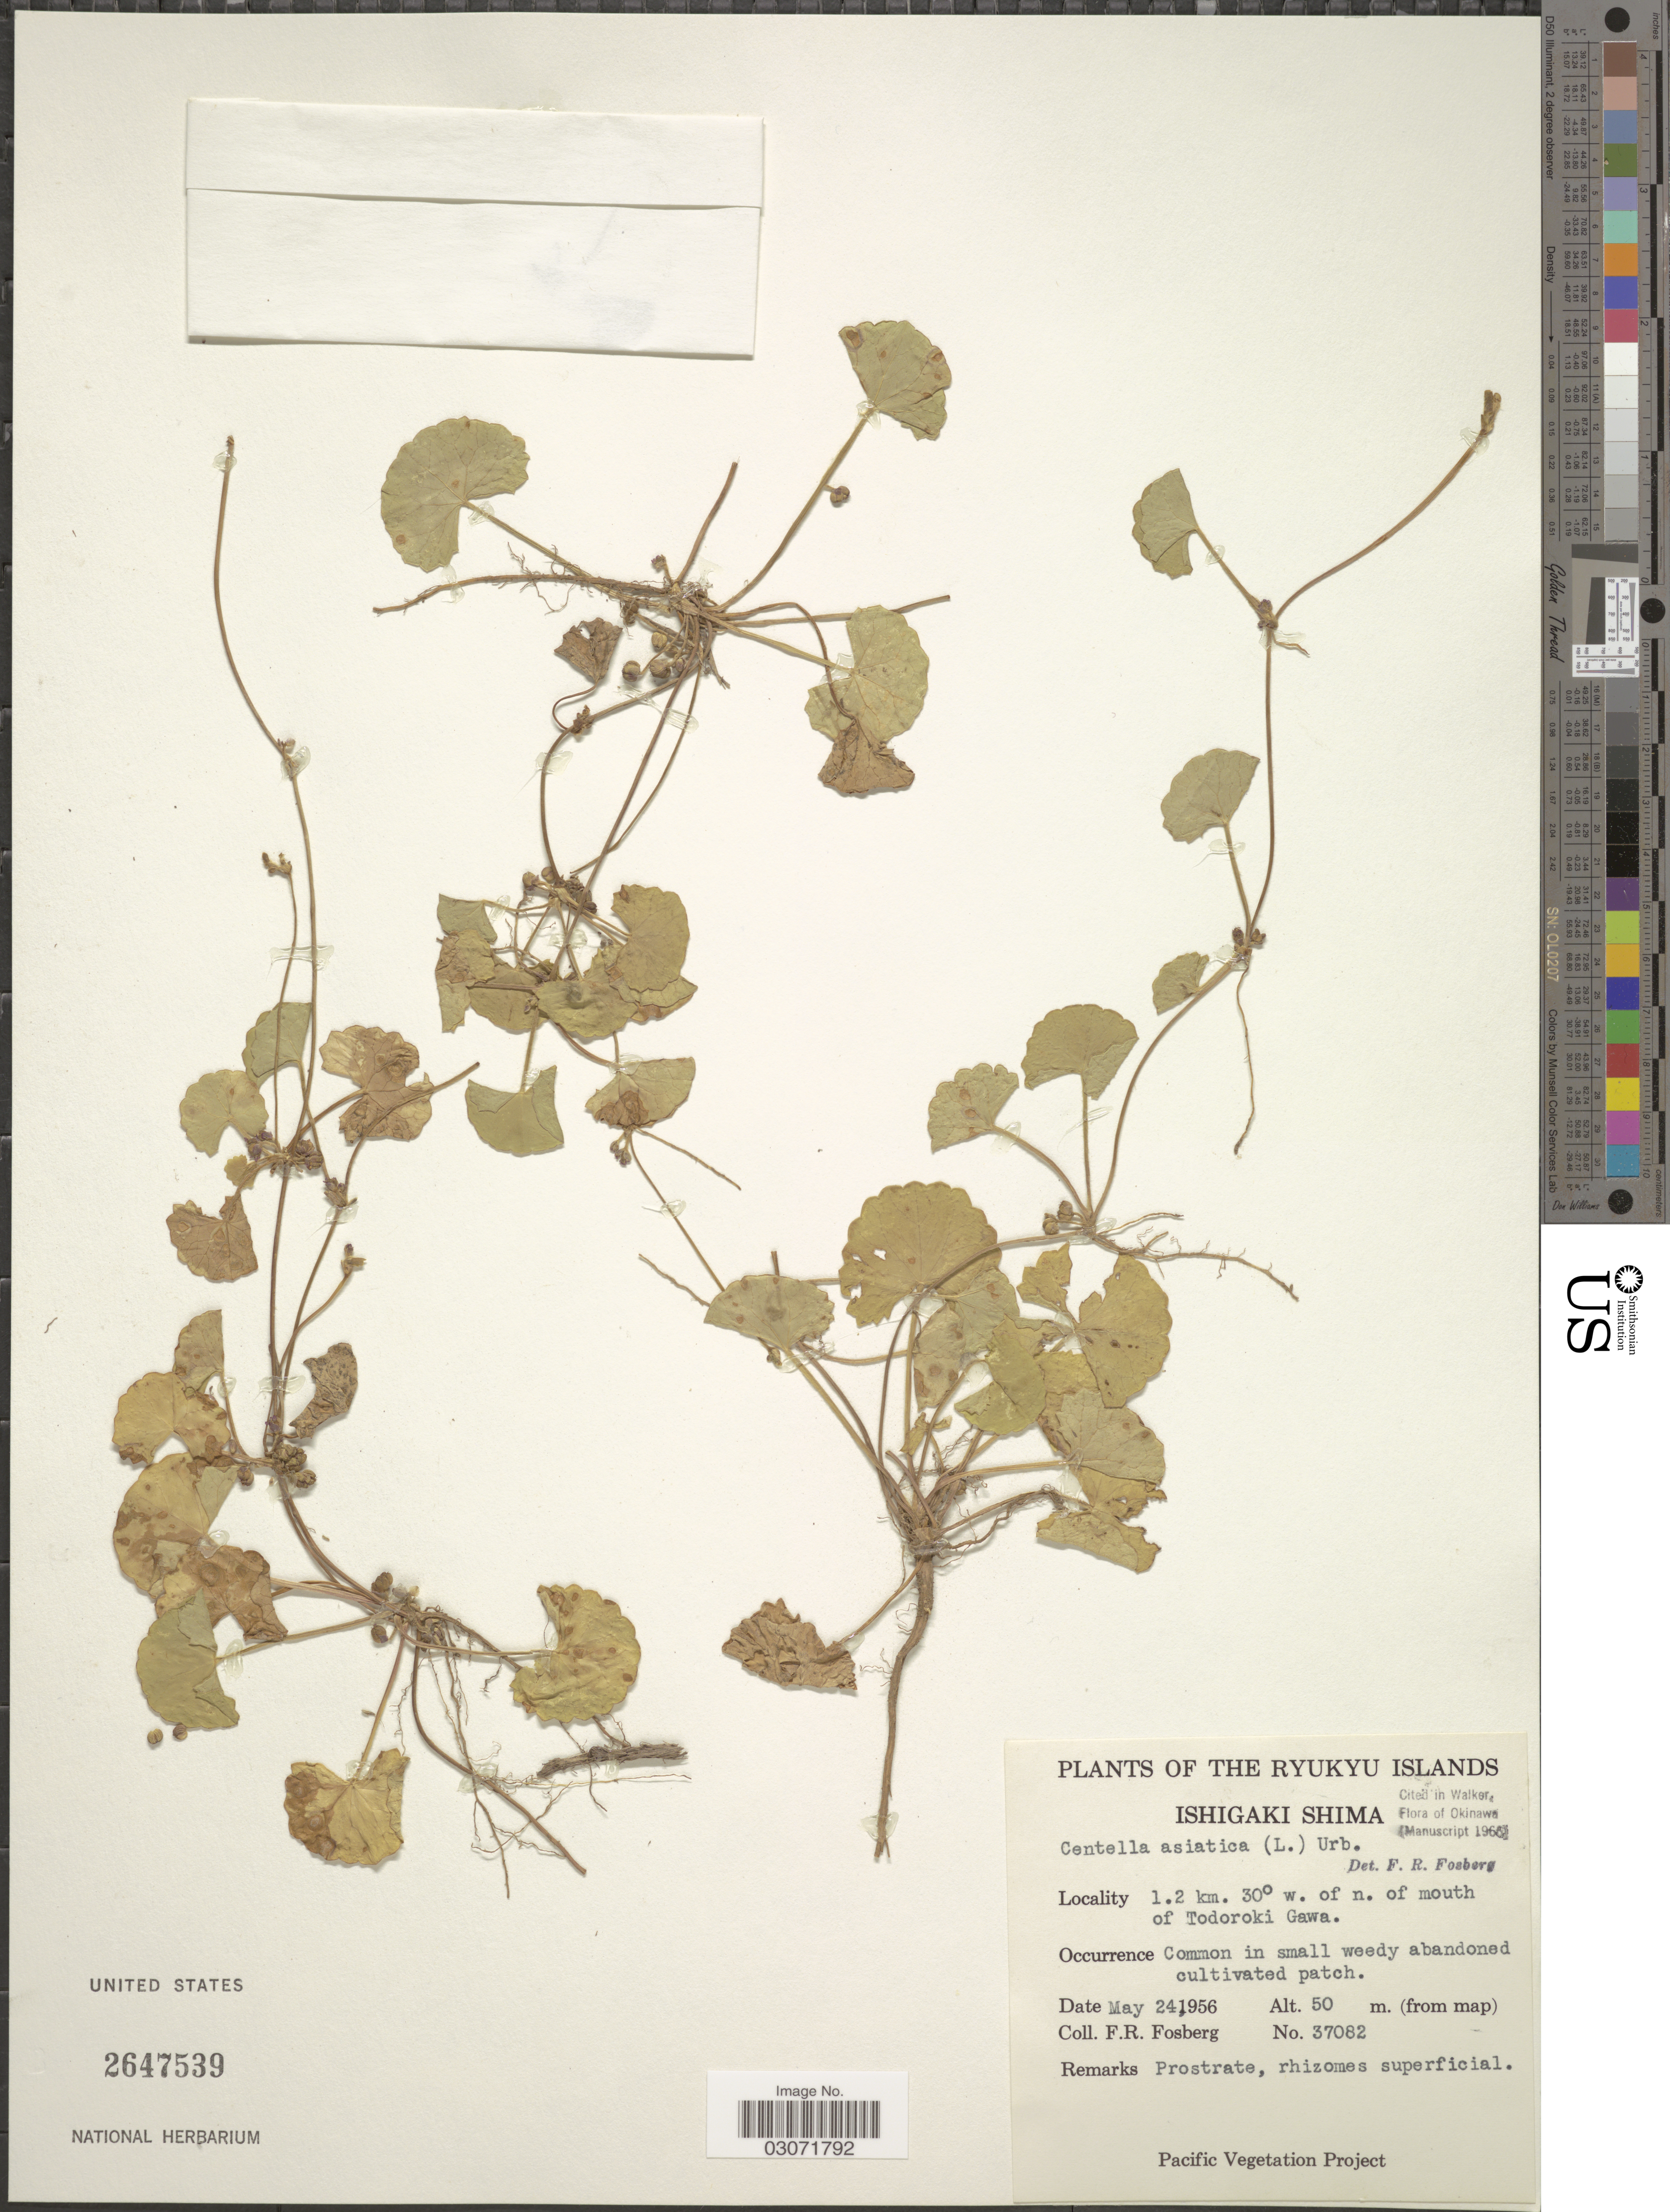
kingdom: Plantae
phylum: Tracheophyta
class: Magnoliopsida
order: Apiales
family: Apiaceae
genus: Centella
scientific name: Centella asiatica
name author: (L.) Urb.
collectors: F. R. Fosberg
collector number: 37082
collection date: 1956-05-24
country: Japan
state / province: Okinawa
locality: The Ryukyu Islands. Ishigaki Shima. 1.2 km 30° w. of n. of mouth of Todoroki Gawa.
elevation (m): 50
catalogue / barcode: US 2647539